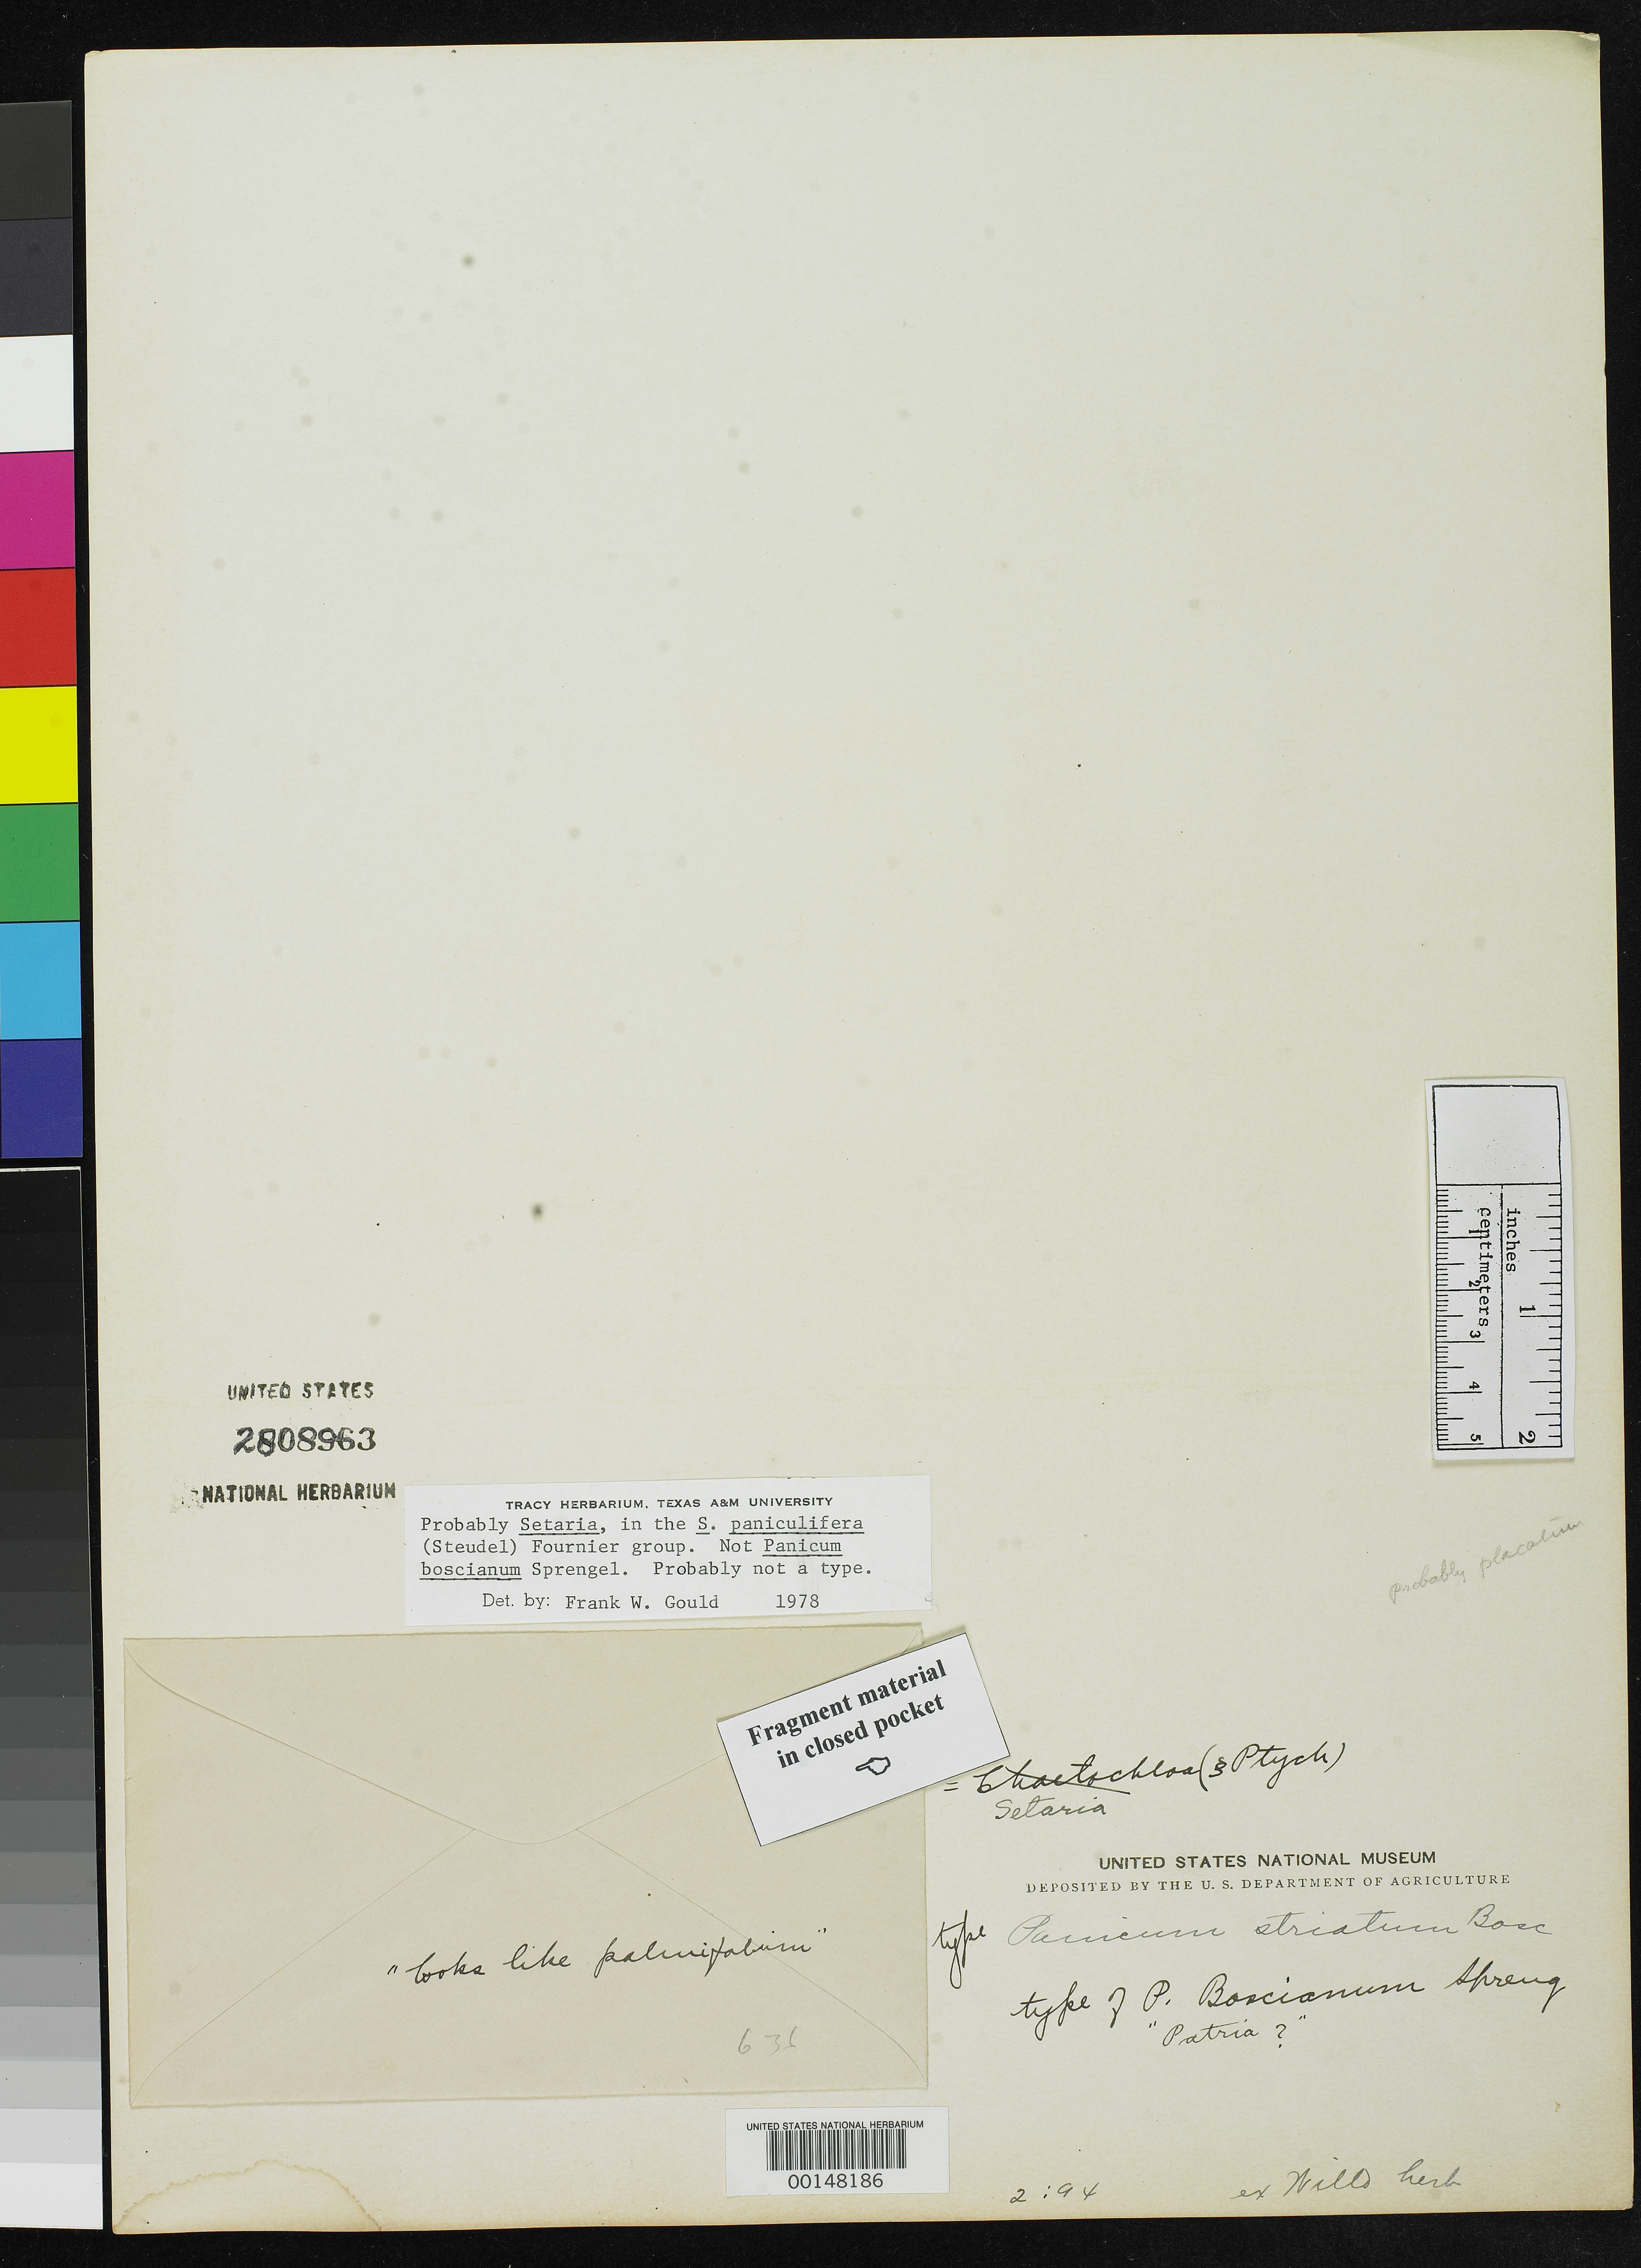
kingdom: Plantae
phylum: Tracheophyta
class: Liliopsida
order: Poales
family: Poaceae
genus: Panicum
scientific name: Panicum boscianum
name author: Spreng.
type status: Type Fragment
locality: DO NOT MODIFY [This collection event record is attached to a large number of catalog records with both collector & country unknown; label data should be confirmed from individual specimens.]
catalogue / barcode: US 2808963